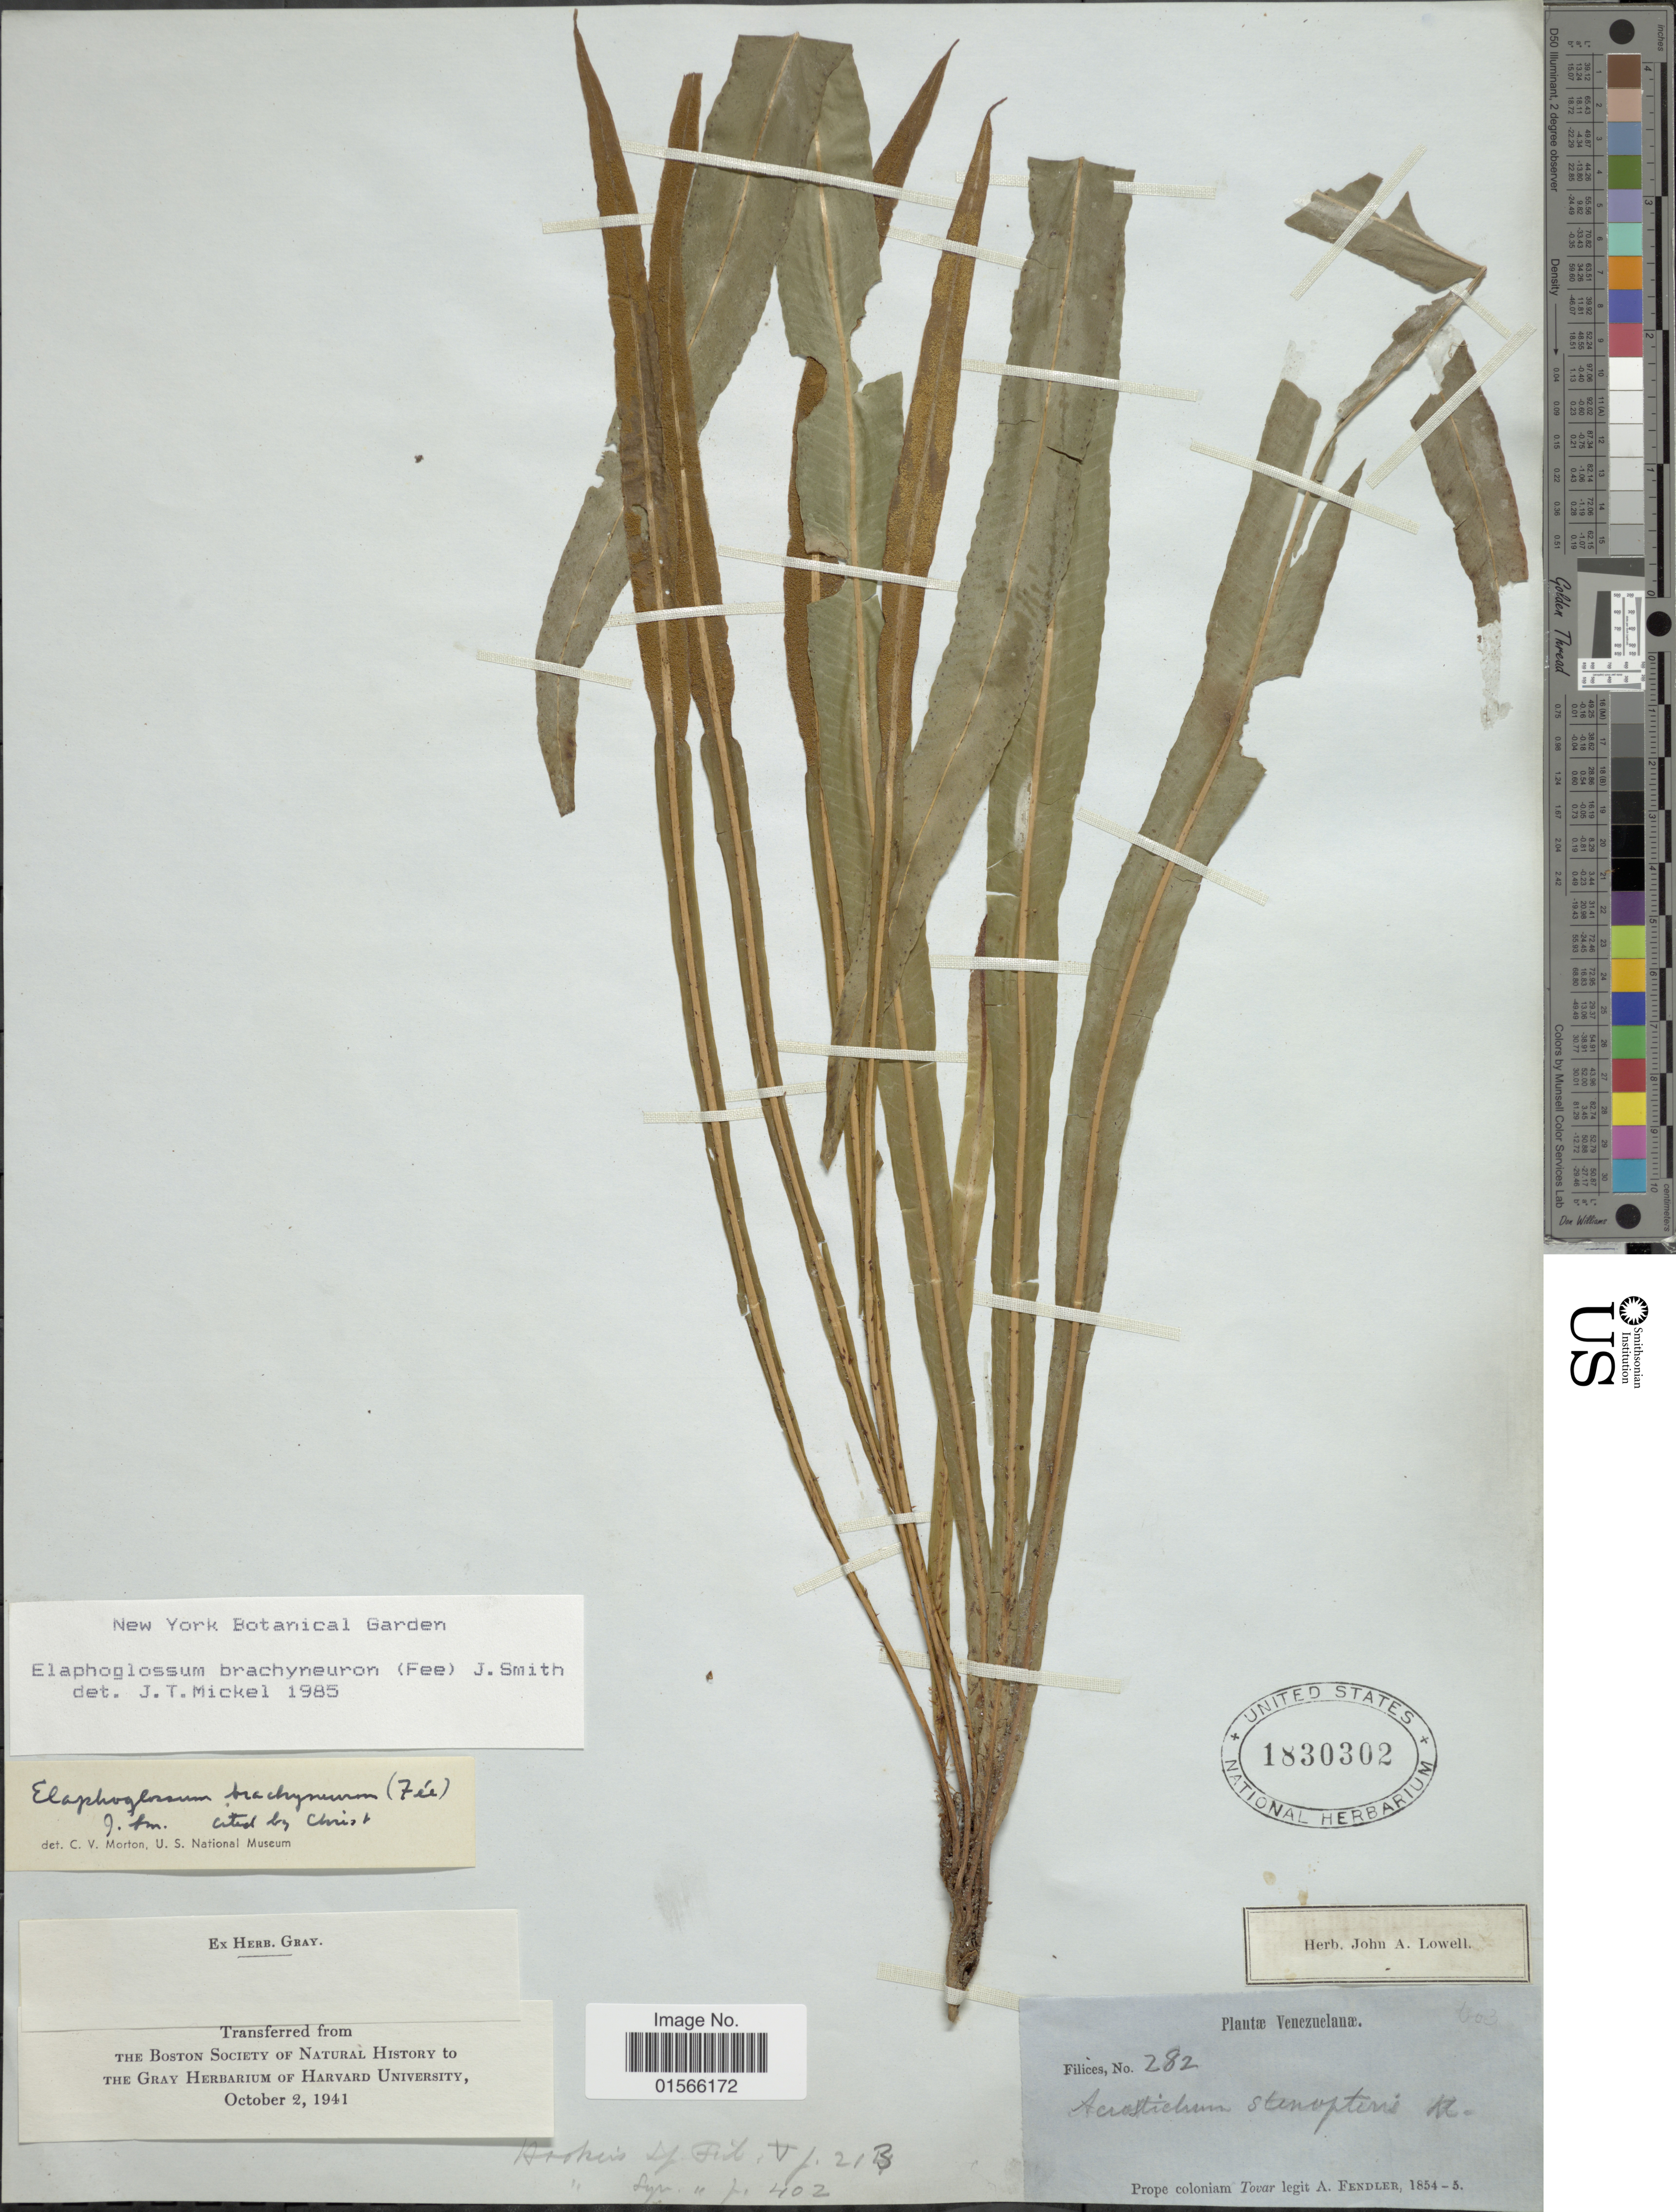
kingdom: Plantae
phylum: Tracheophyta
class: Polypodiopsida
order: Polypodiales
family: Dryopteridaceae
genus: Elaphoglossum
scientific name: Elaphoglossum brachyneuron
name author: (Fée) J. Sm.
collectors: A. Fendler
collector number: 282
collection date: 1854/1855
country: Venezuela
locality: Prope coloniam Tovar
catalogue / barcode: US 1830302